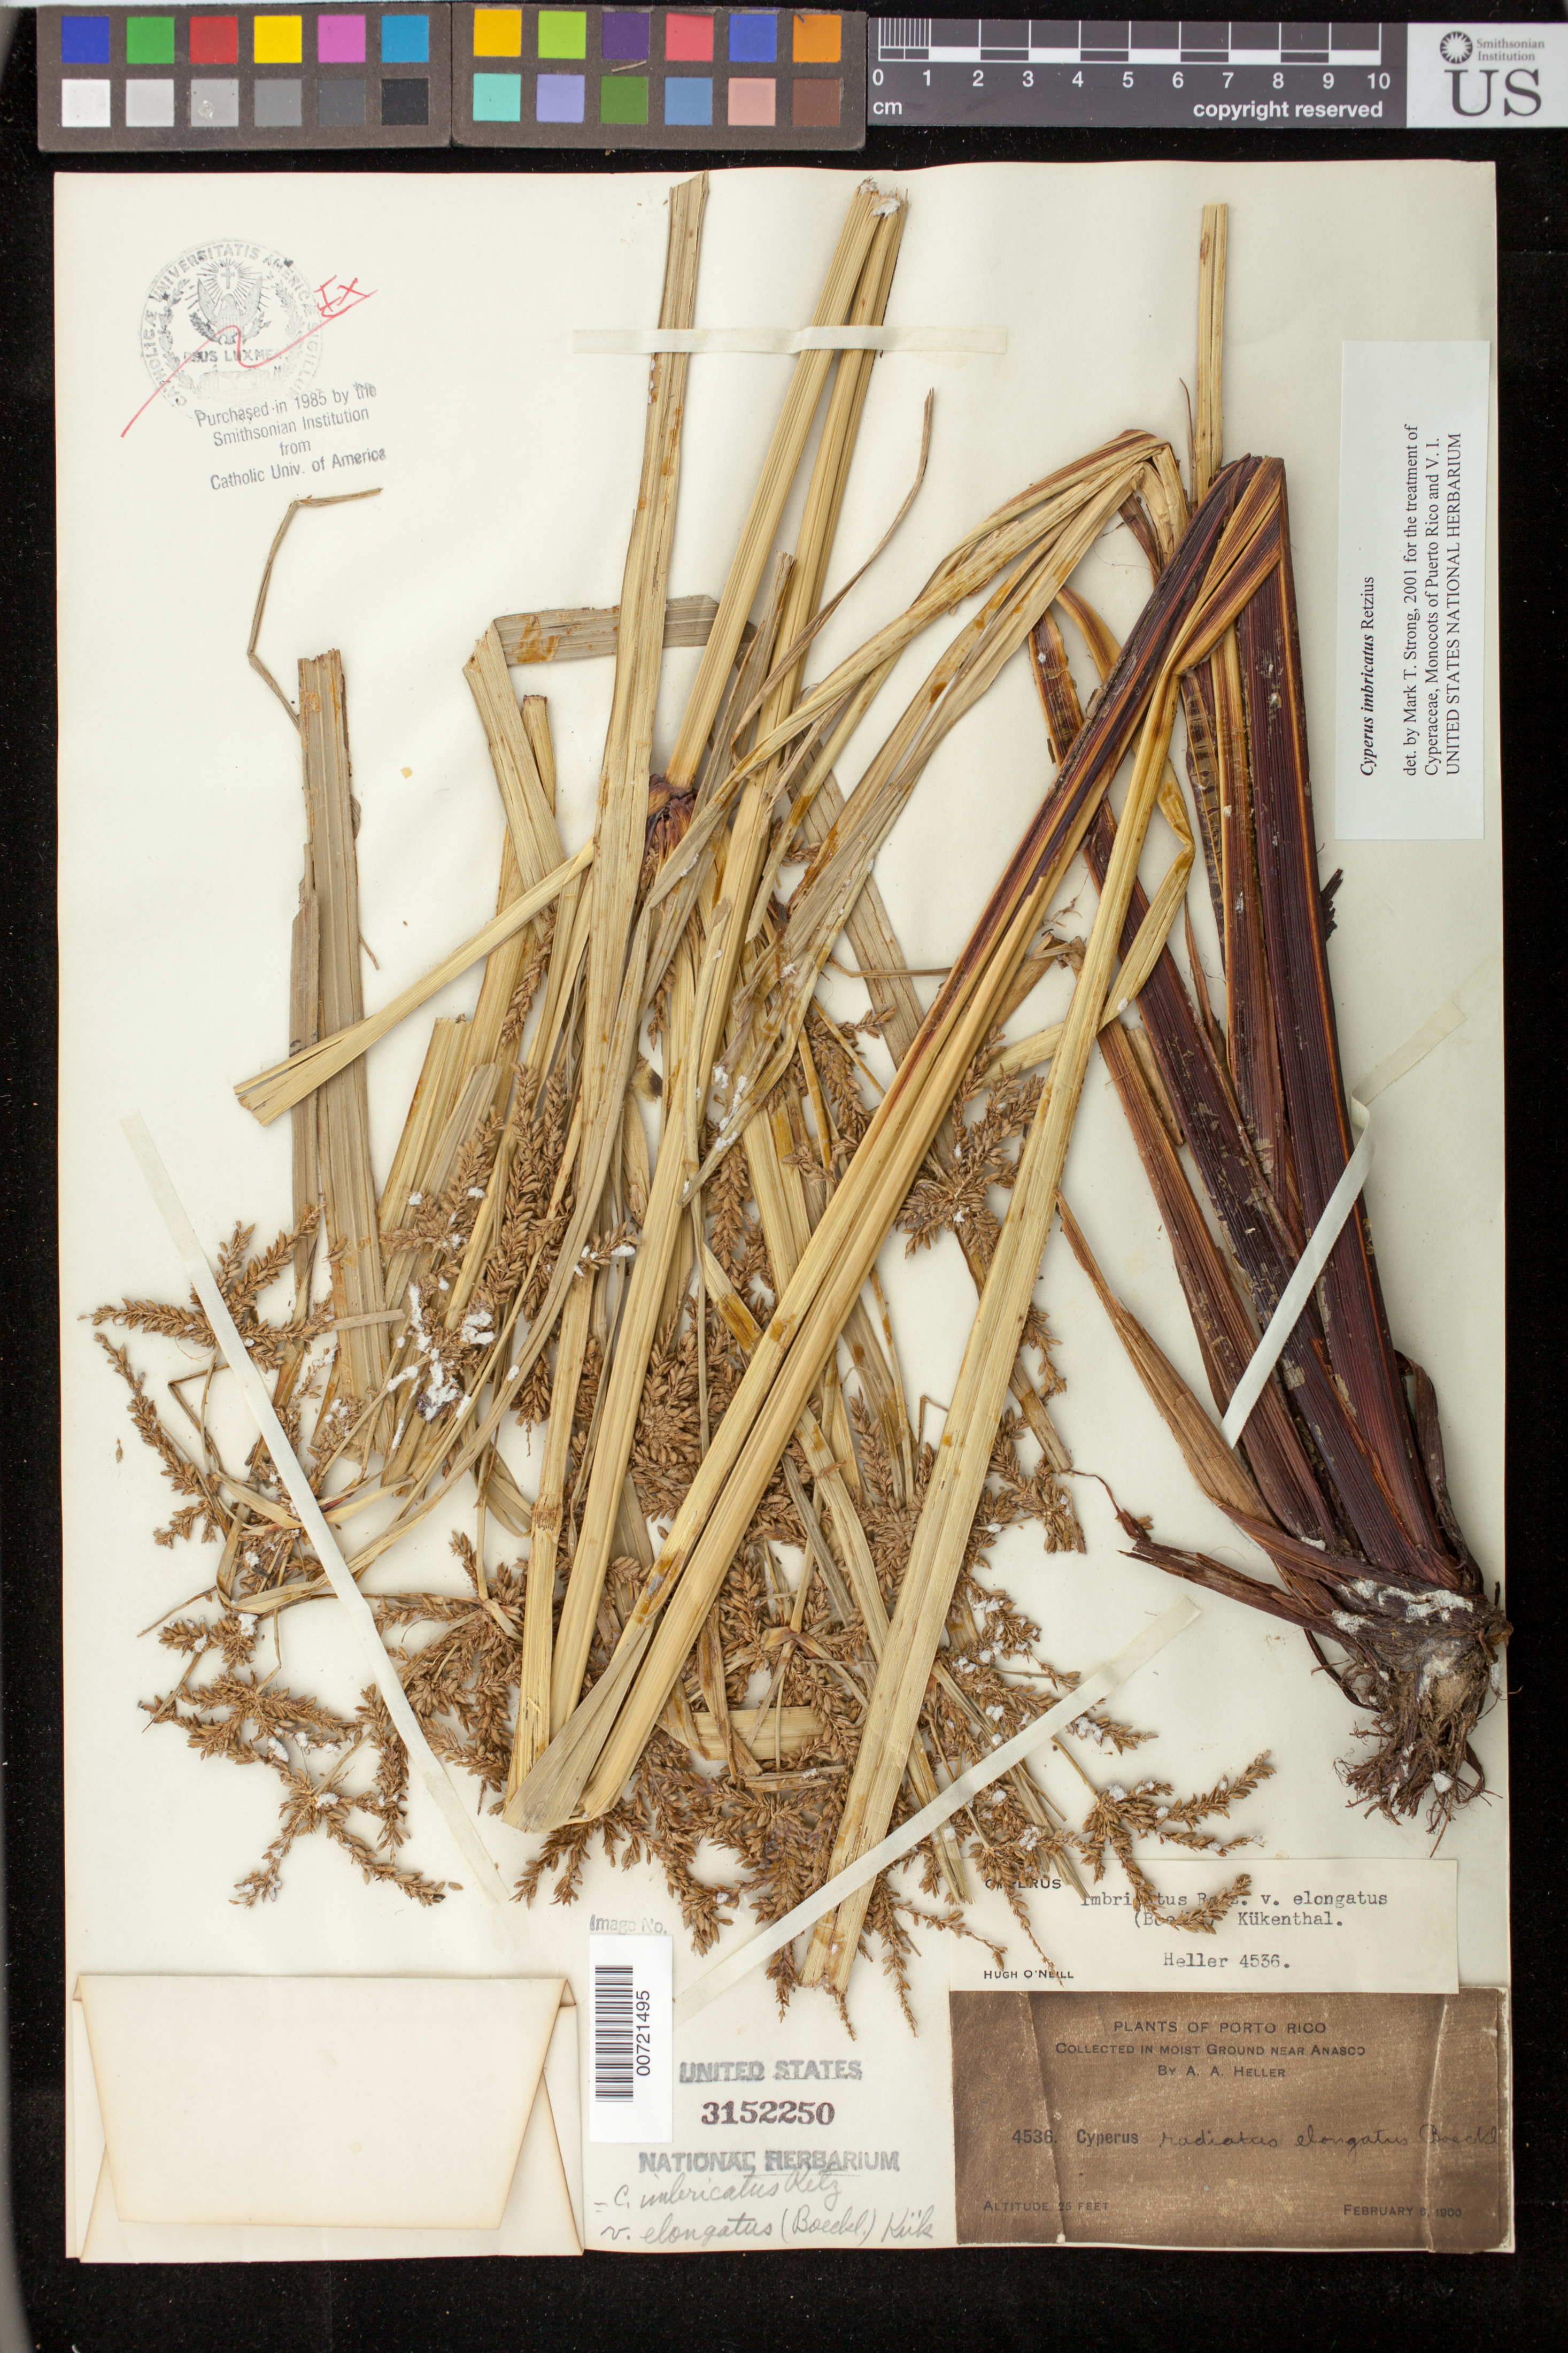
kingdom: Plantae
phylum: Tracheophyta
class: Liliopsida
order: Poales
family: Cyperaceae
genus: Cyperus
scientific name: Cyperus imbricatus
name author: Retz.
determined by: Strong, M. T., (US), Smithsonian Institution - National Museum of Natural History (UNITED STATES)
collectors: A. A. Heller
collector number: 4536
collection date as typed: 06 Feb 1900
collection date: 1900-02-06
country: Puerto Rico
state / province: Añasco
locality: Near Añasco.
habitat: Moist ground.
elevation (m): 8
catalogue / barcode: US 3152250